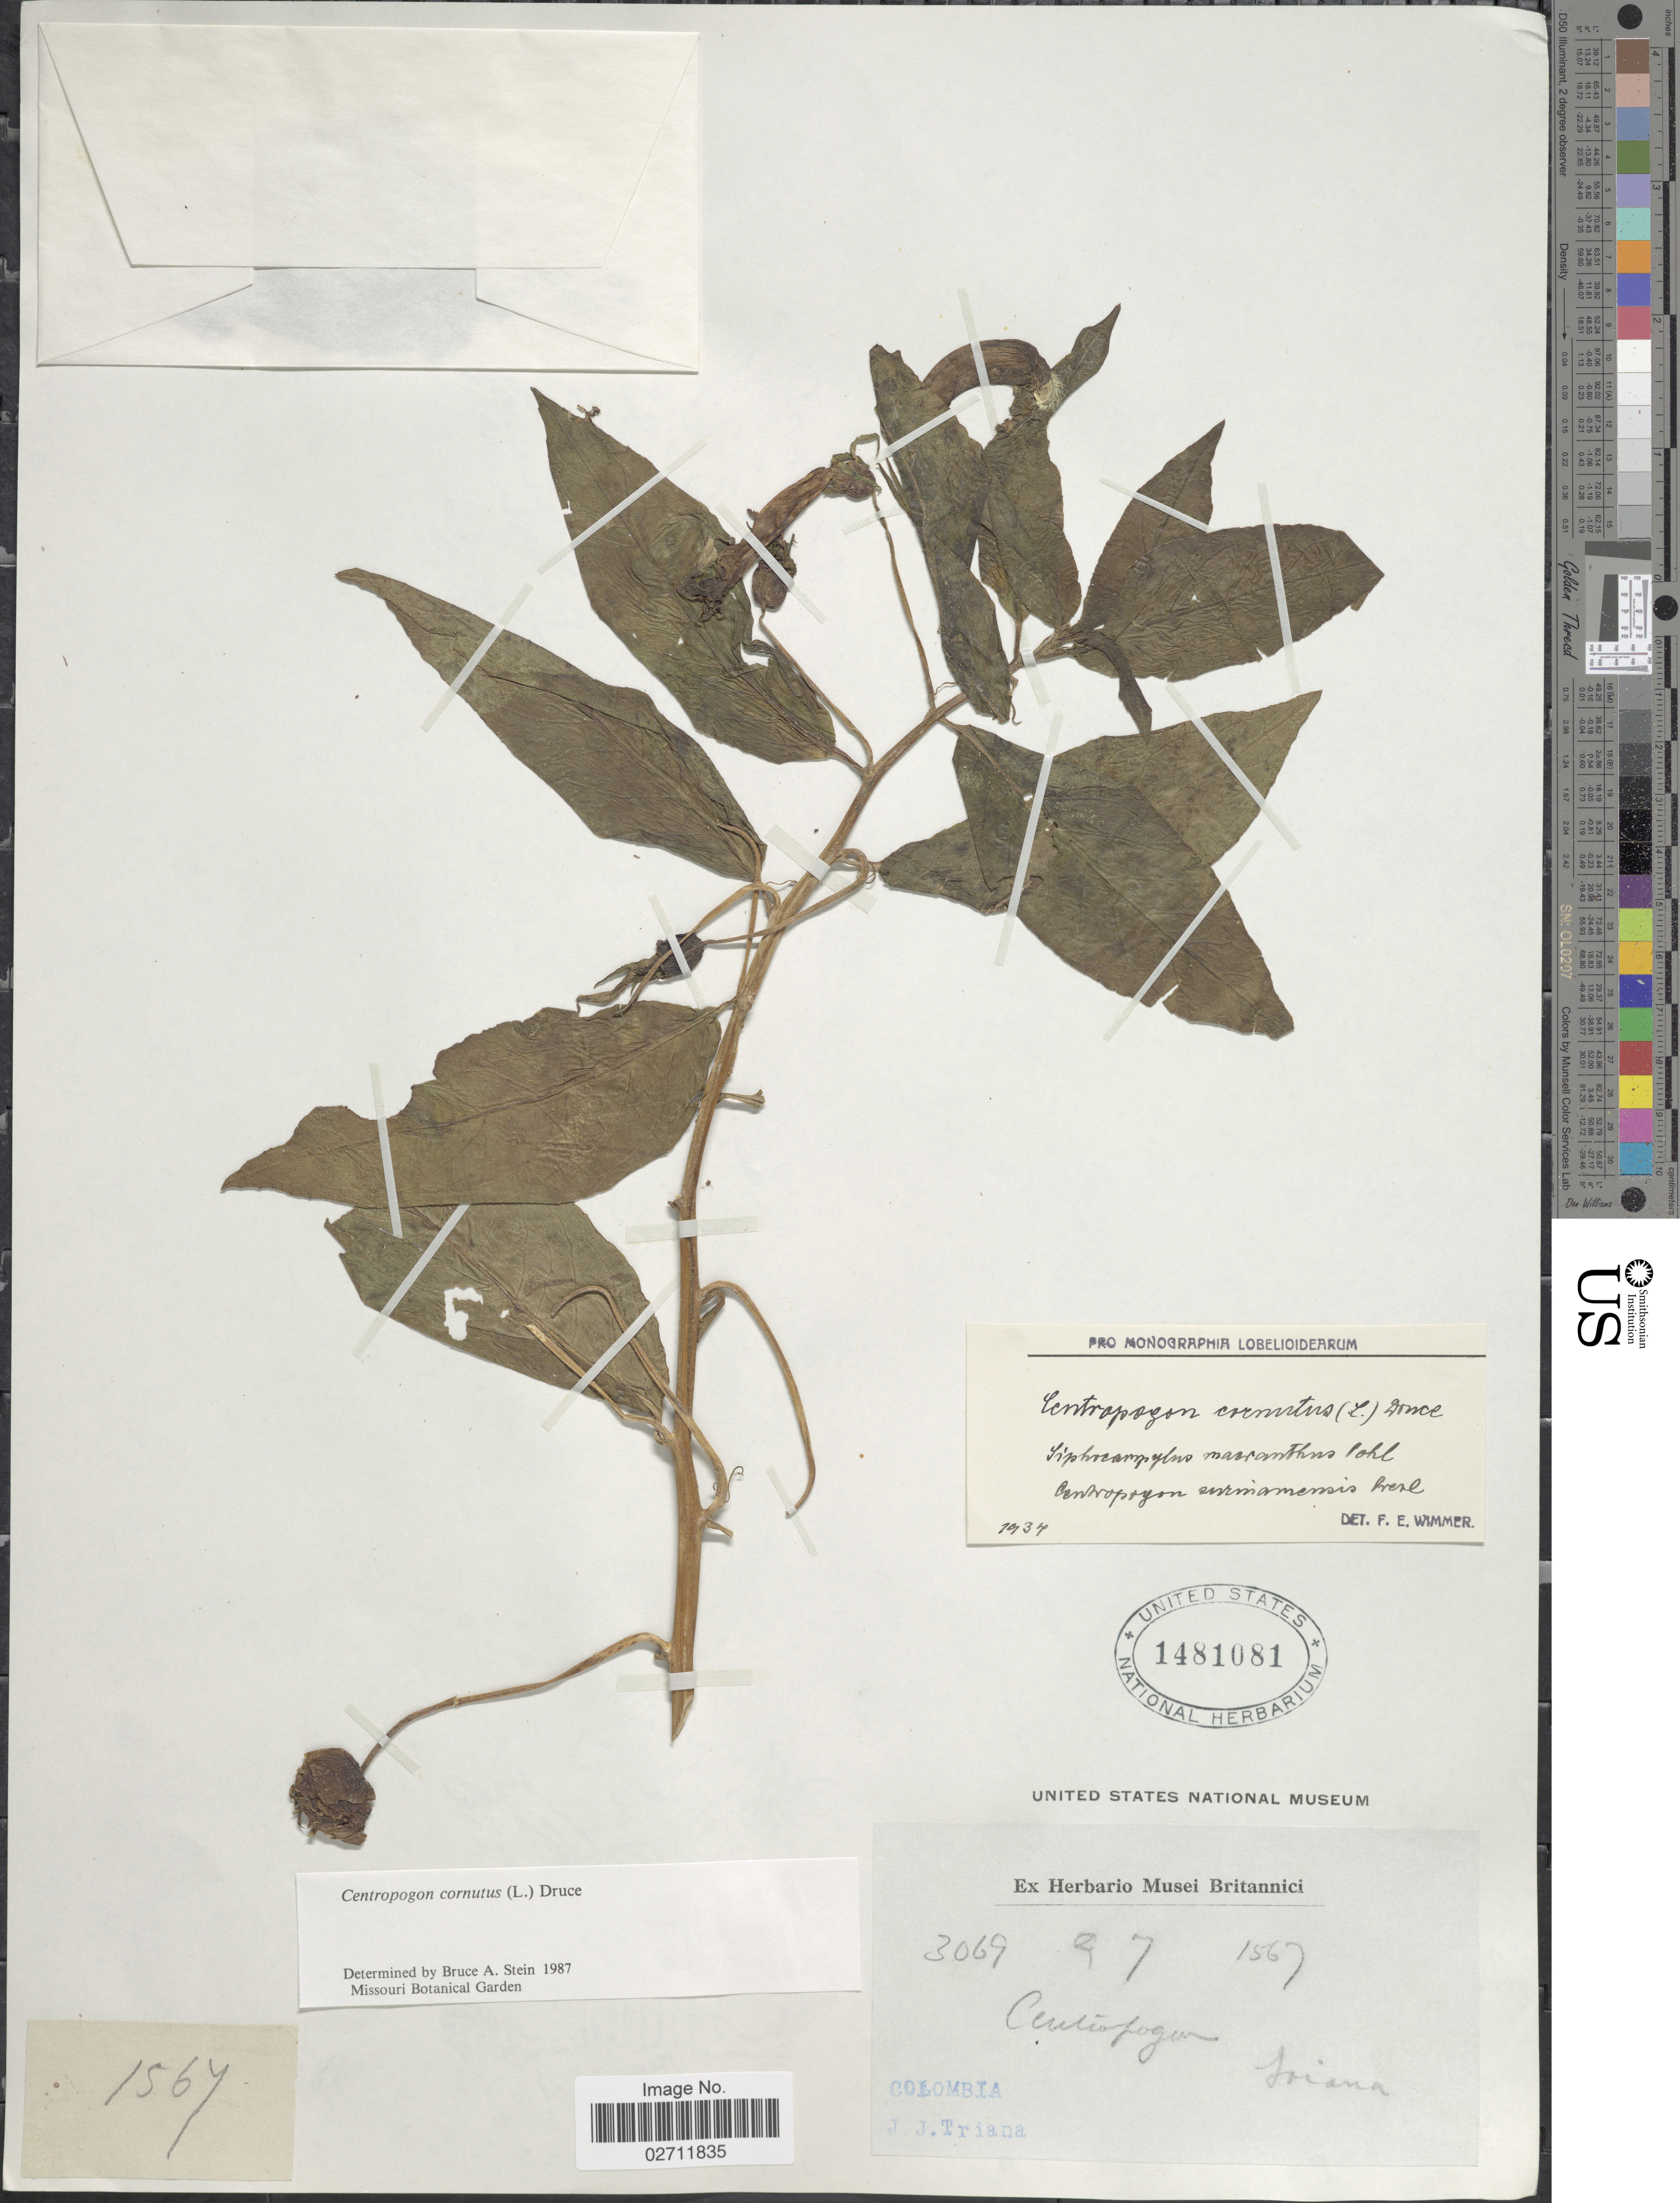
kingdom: Plantae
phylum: Tracheophyta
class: Magnoliopsida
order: Asterales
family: Campanulaceae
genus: Centropogon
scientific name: Centropogon cornutus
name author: (L.) Druce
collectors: J. J. Triana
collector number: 3069/27/1567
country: Colombia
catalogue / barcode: US 1481081